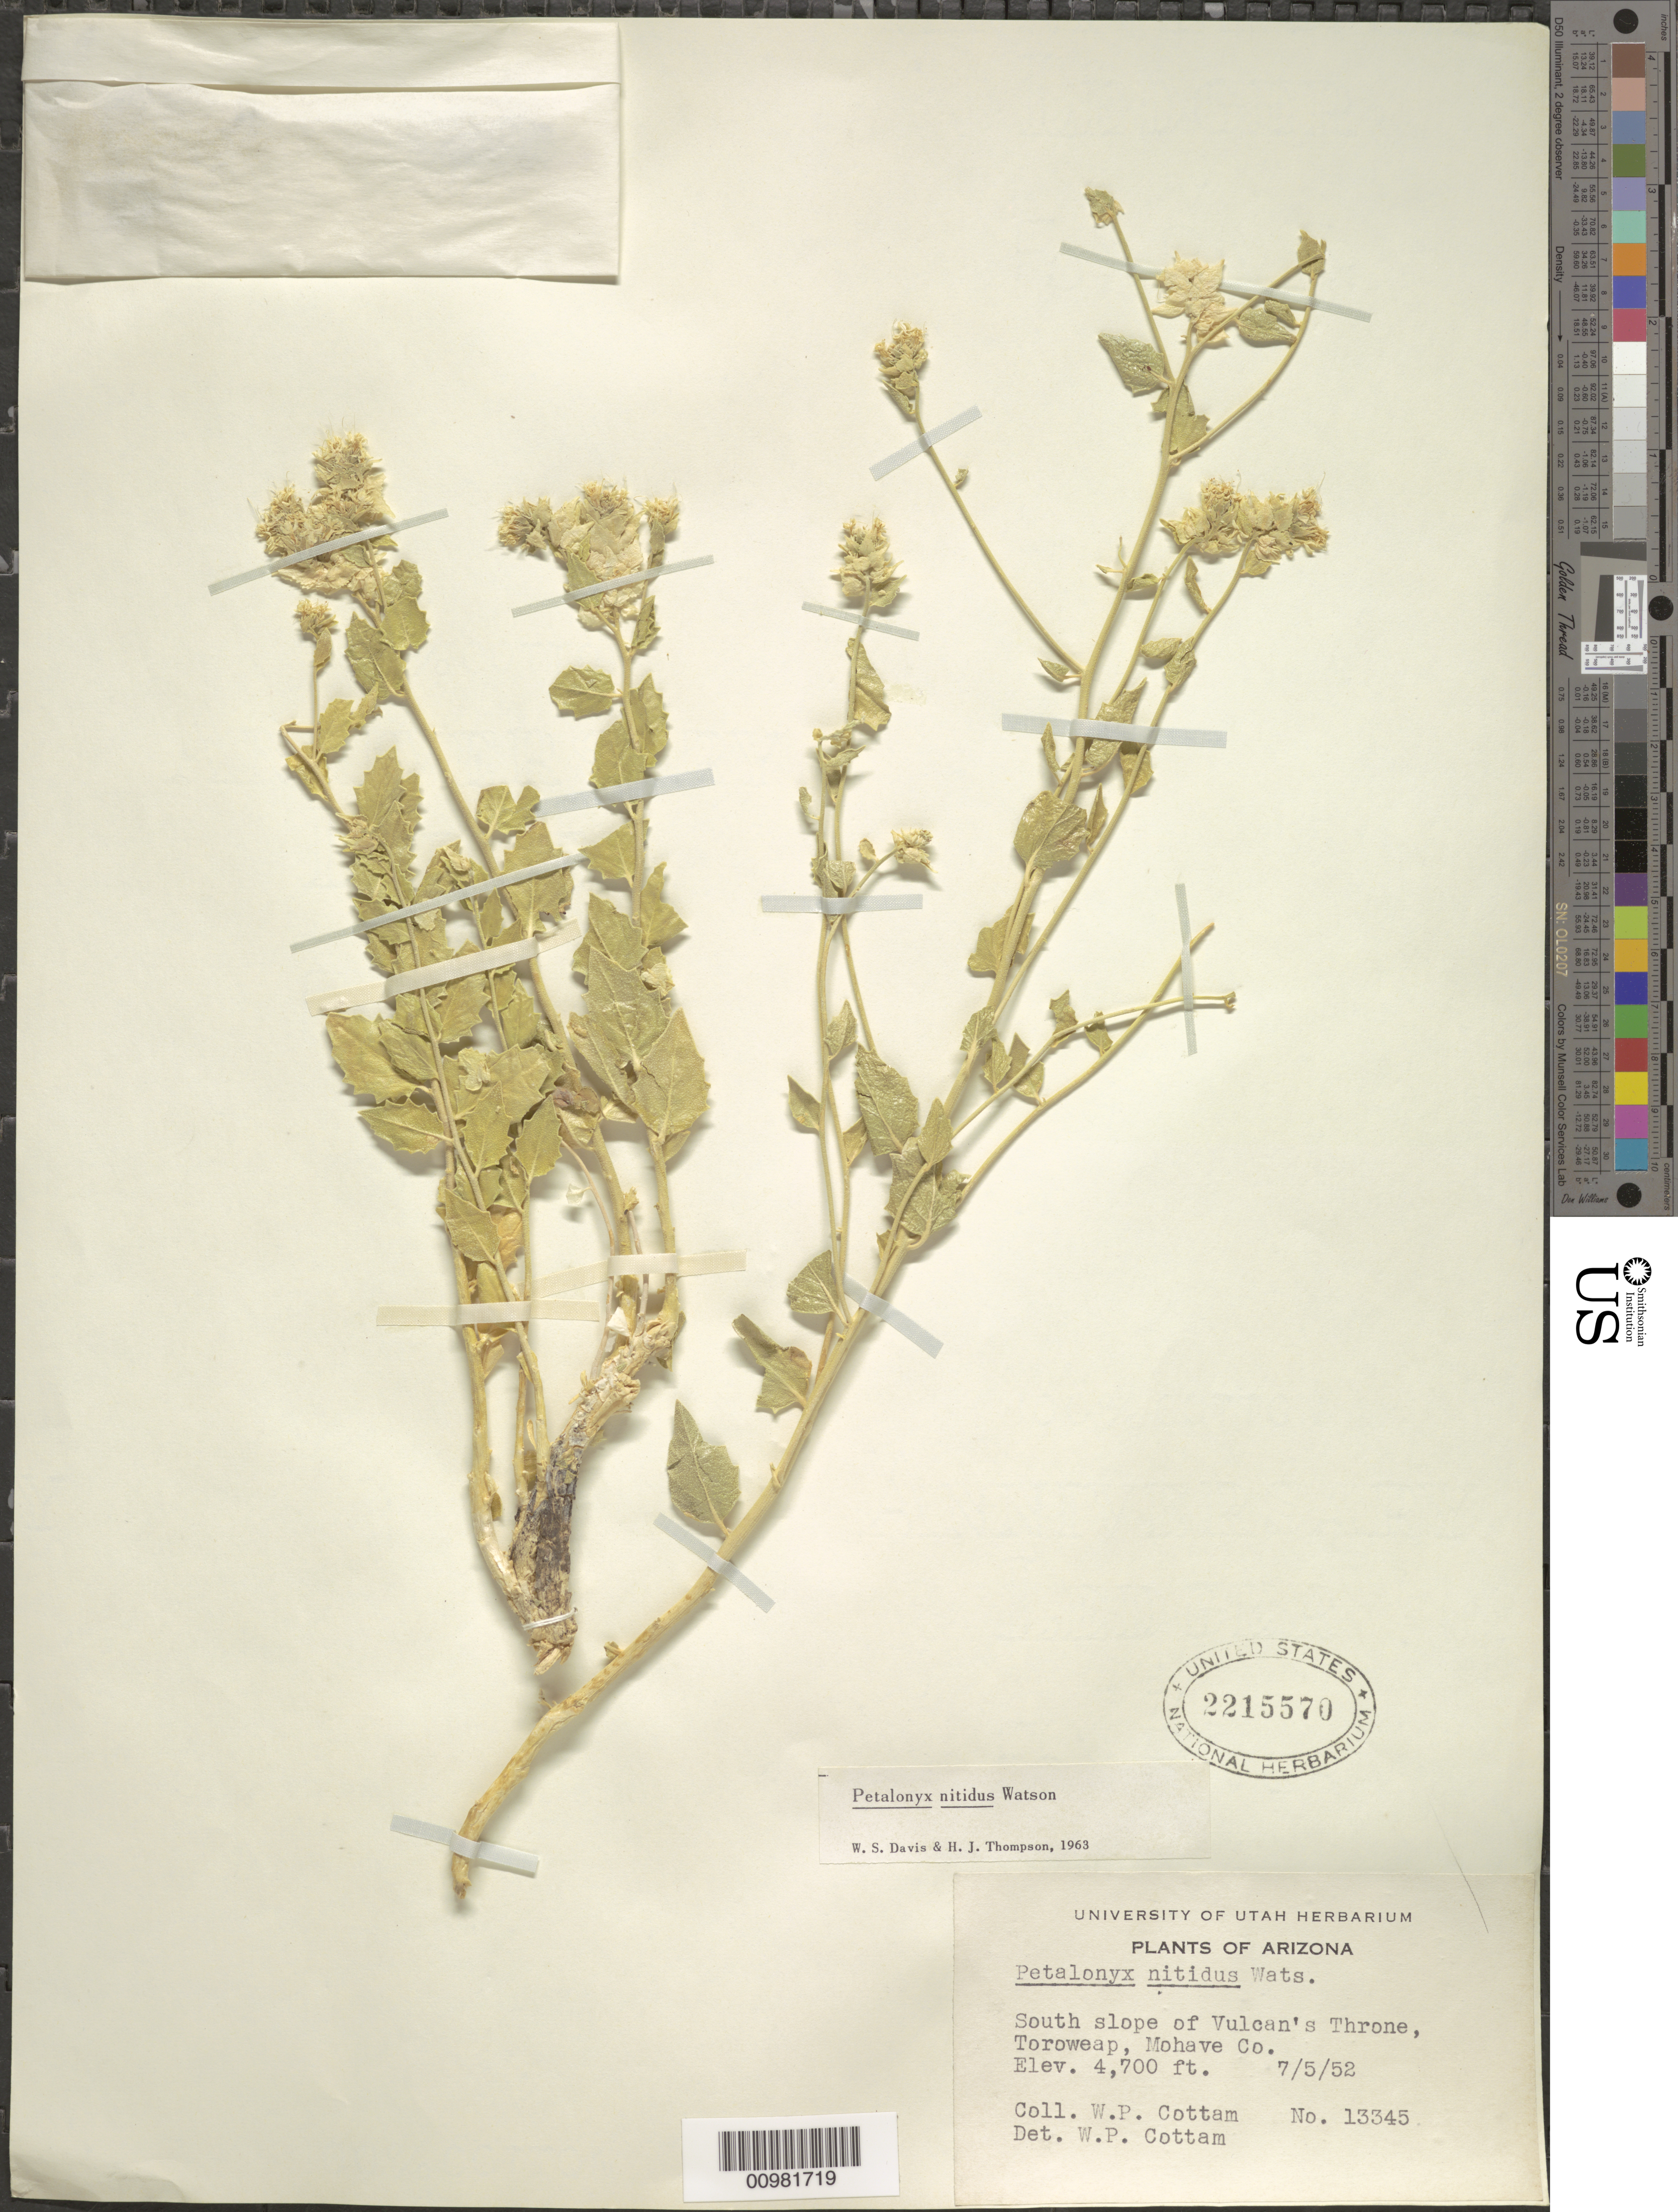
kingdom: Plantae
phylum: Tracheophyta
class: Magnoliopsida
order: Cornales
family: Loasaceae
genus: Petalonyx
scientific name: Petalonyx nitidus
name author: S. Watson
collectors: W. Cottam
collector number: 13345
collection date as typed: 05 Jul 1952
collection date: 1952-07-05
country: United States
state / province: Arizona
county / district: Mohave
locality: Toroweap; South slope of Vulcan's Throne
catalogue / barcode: US 2215570